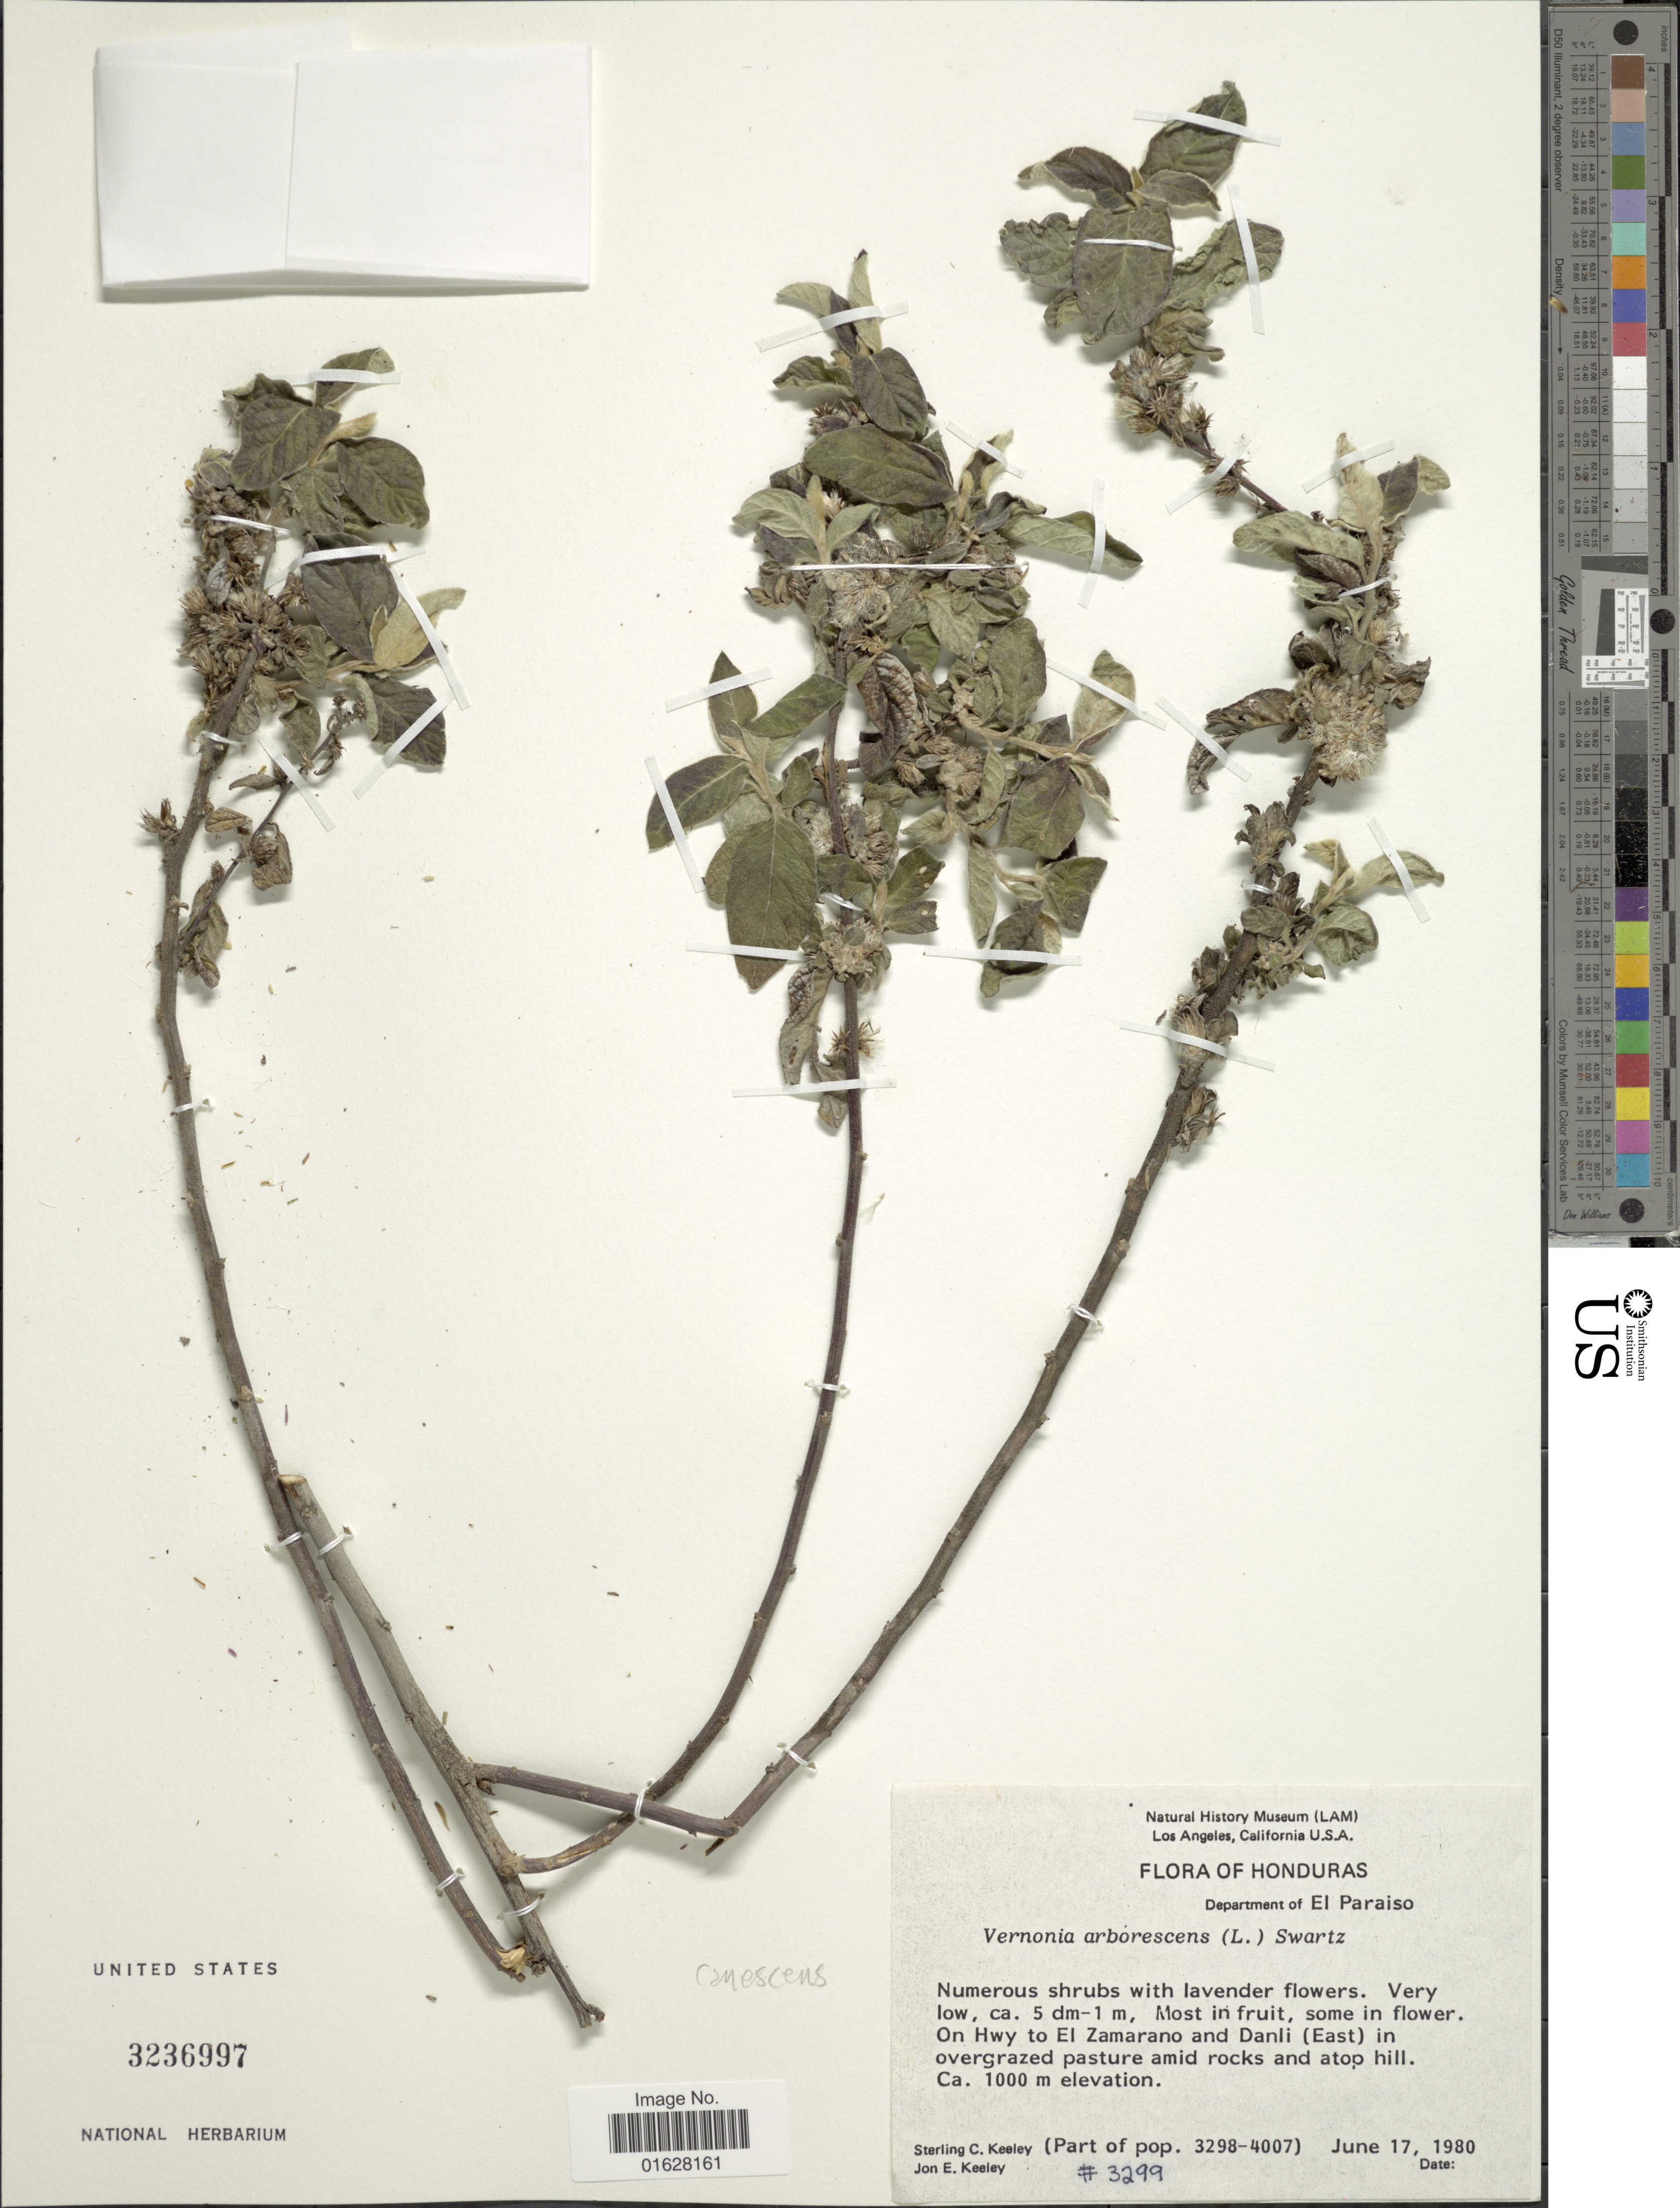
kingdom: Plantae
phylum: Tracheophyta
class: Magnoliopsida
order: Asterales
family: Asteraceae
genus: Lepidaploa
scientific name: Lepidaploa canescens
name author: (Kunth) H. Rob.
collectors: S. C. Keeley & J. E. Keeley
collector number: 3299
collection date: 1980-06-17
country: Honduras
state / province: El Paraíso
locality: Department of El Paraiso, on Hwy to El Zamarano and Danli (East)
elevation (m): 1000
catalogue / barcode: US 3236997